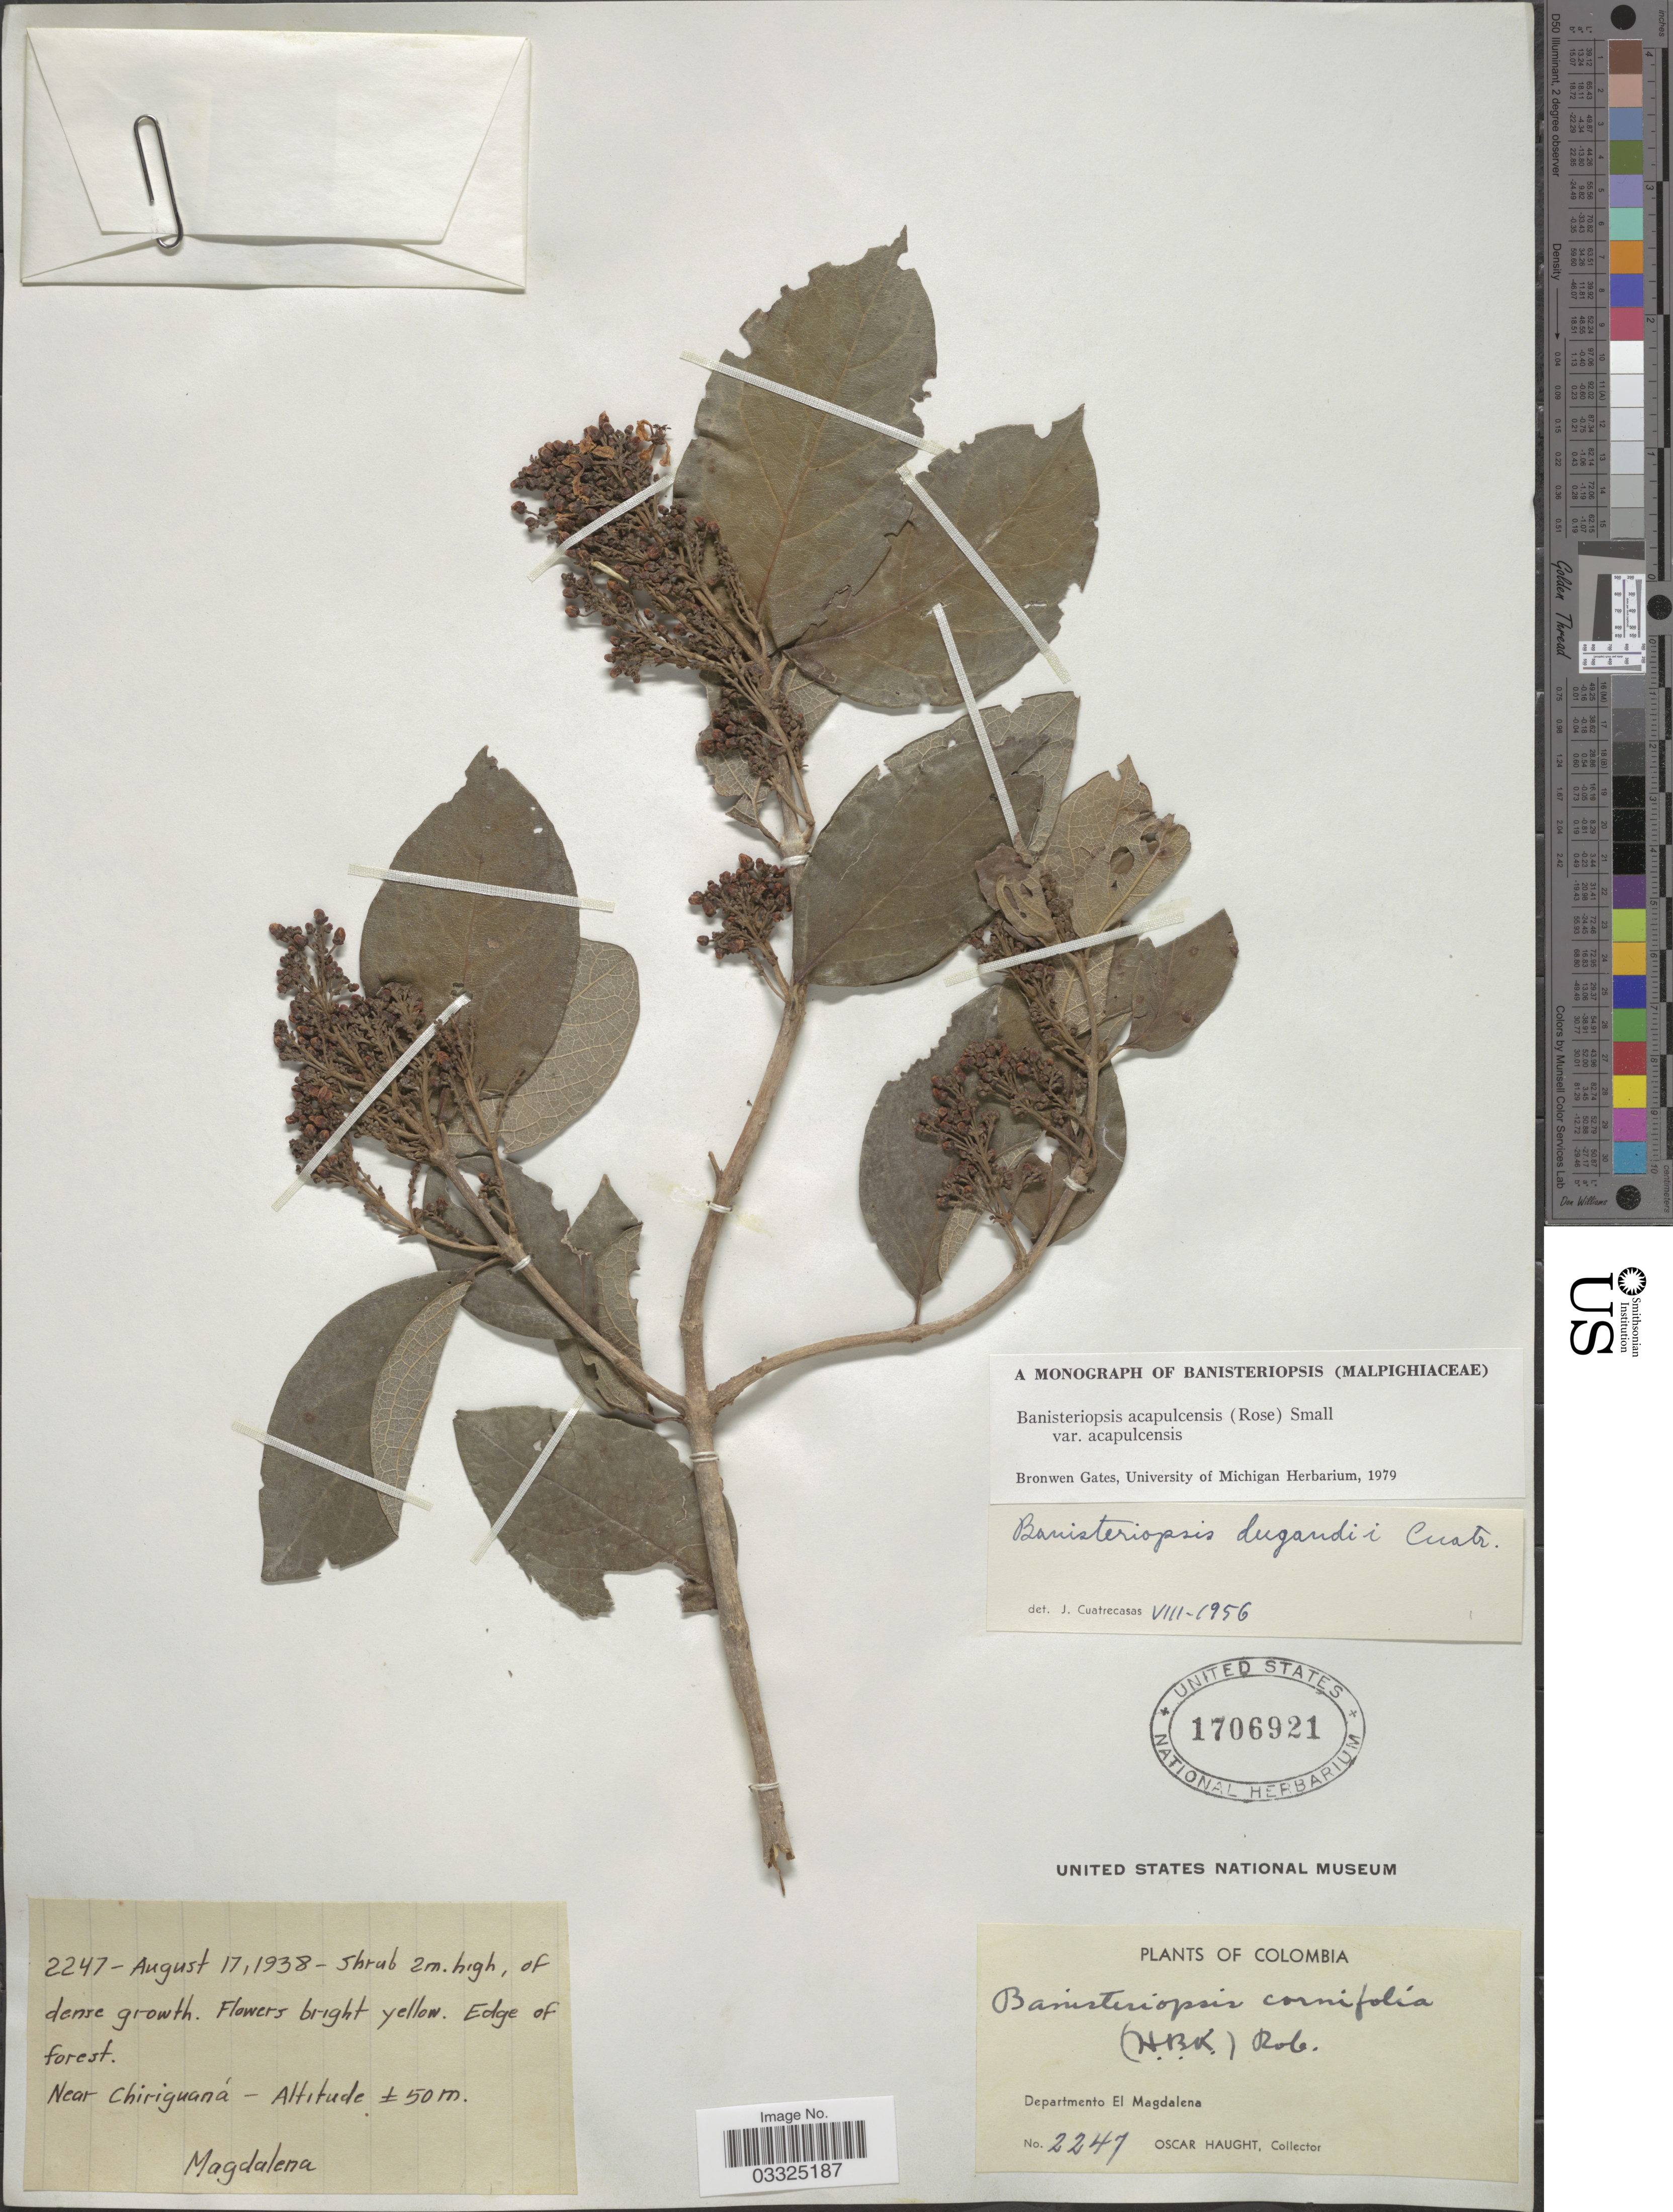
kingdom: Plantae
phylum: Tracheophyta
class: Magnoliopsida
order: Malpighiales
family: Malpighiaceae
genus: Bronwenia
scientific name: Bronwenia acapulcensis var. acapulcensis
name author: (Rose) W.R. Anderson & C. Davis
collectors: O. Haught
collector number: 2247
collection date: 1938-08-17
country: Colombia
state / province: Magdalena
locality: Near Chiriguaná. Departamento El Magdalena.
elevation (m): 50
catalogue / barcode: US 1706921